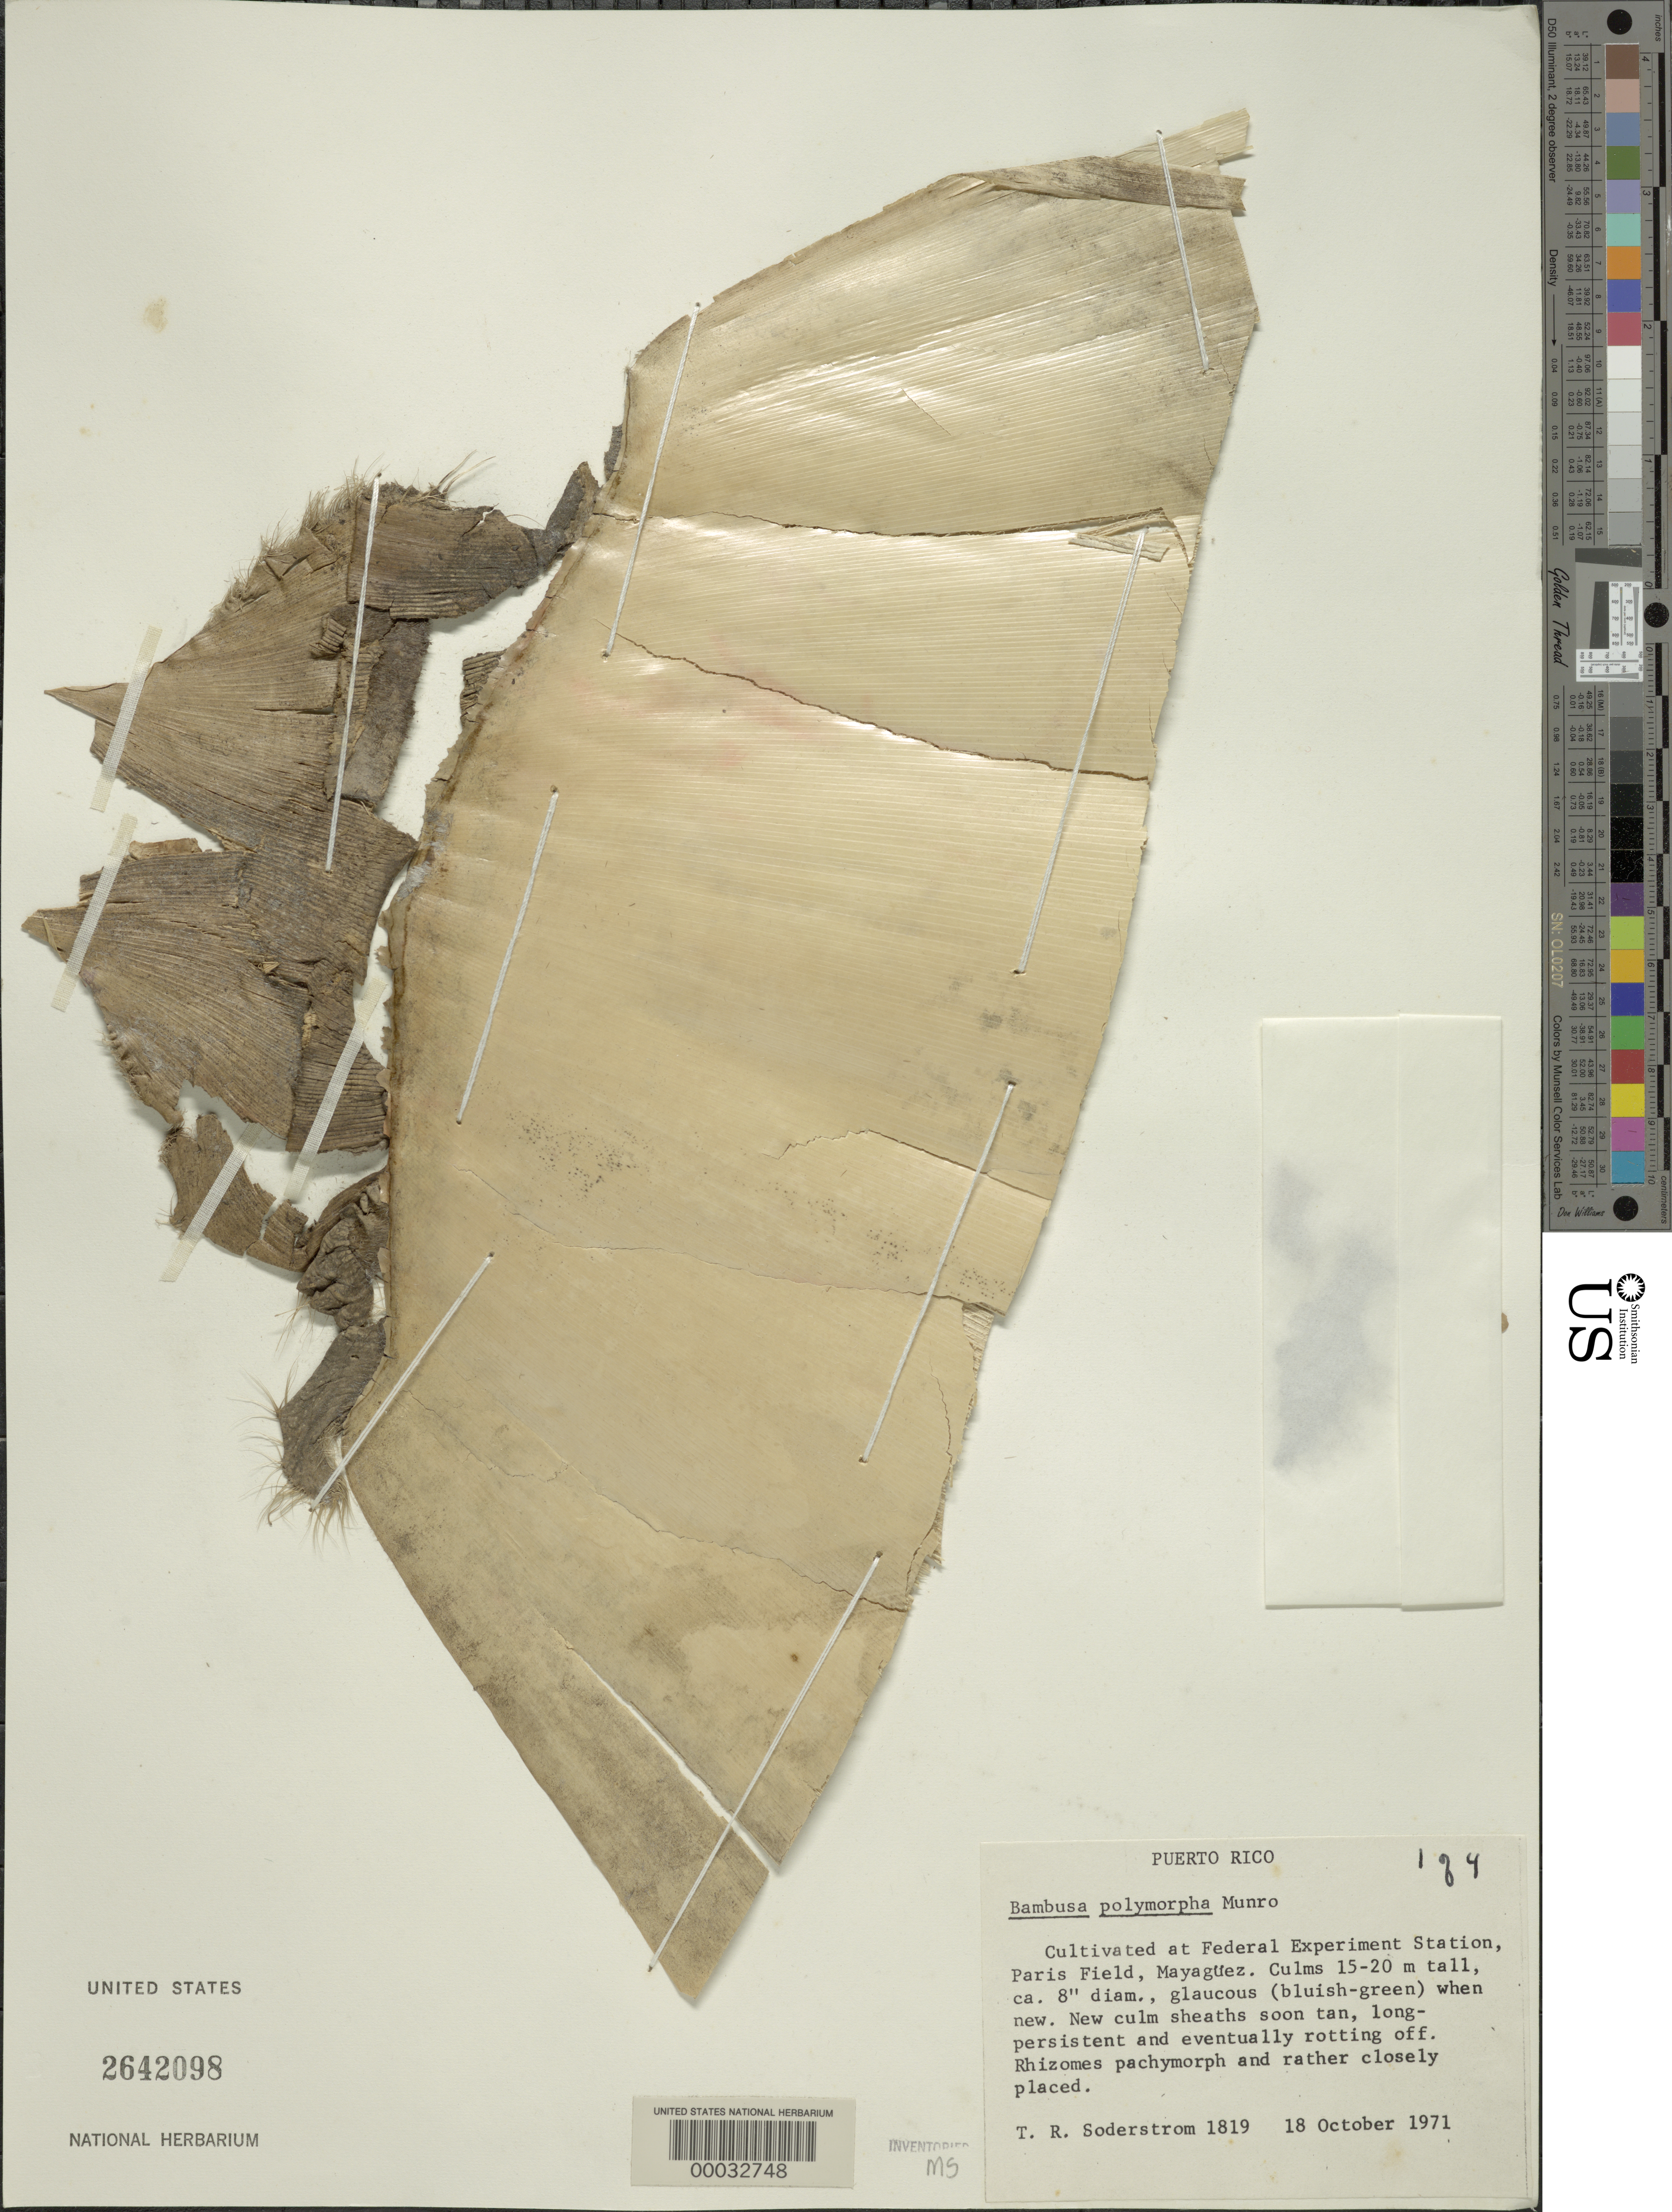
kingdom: Plantae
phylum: Tracheophyta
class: Liliopsida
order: Poales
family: Poaceae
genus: Bambusa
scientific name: Bambusa polymorpha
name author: Munro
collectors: T. R. Soderstrom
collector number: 1819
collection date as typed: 18 Oct 1971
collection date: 1971-10-18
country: Puerto Rico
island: Greater Antilles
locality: Federal experimental station, paris field-mayaguez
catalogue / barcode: US 2642098